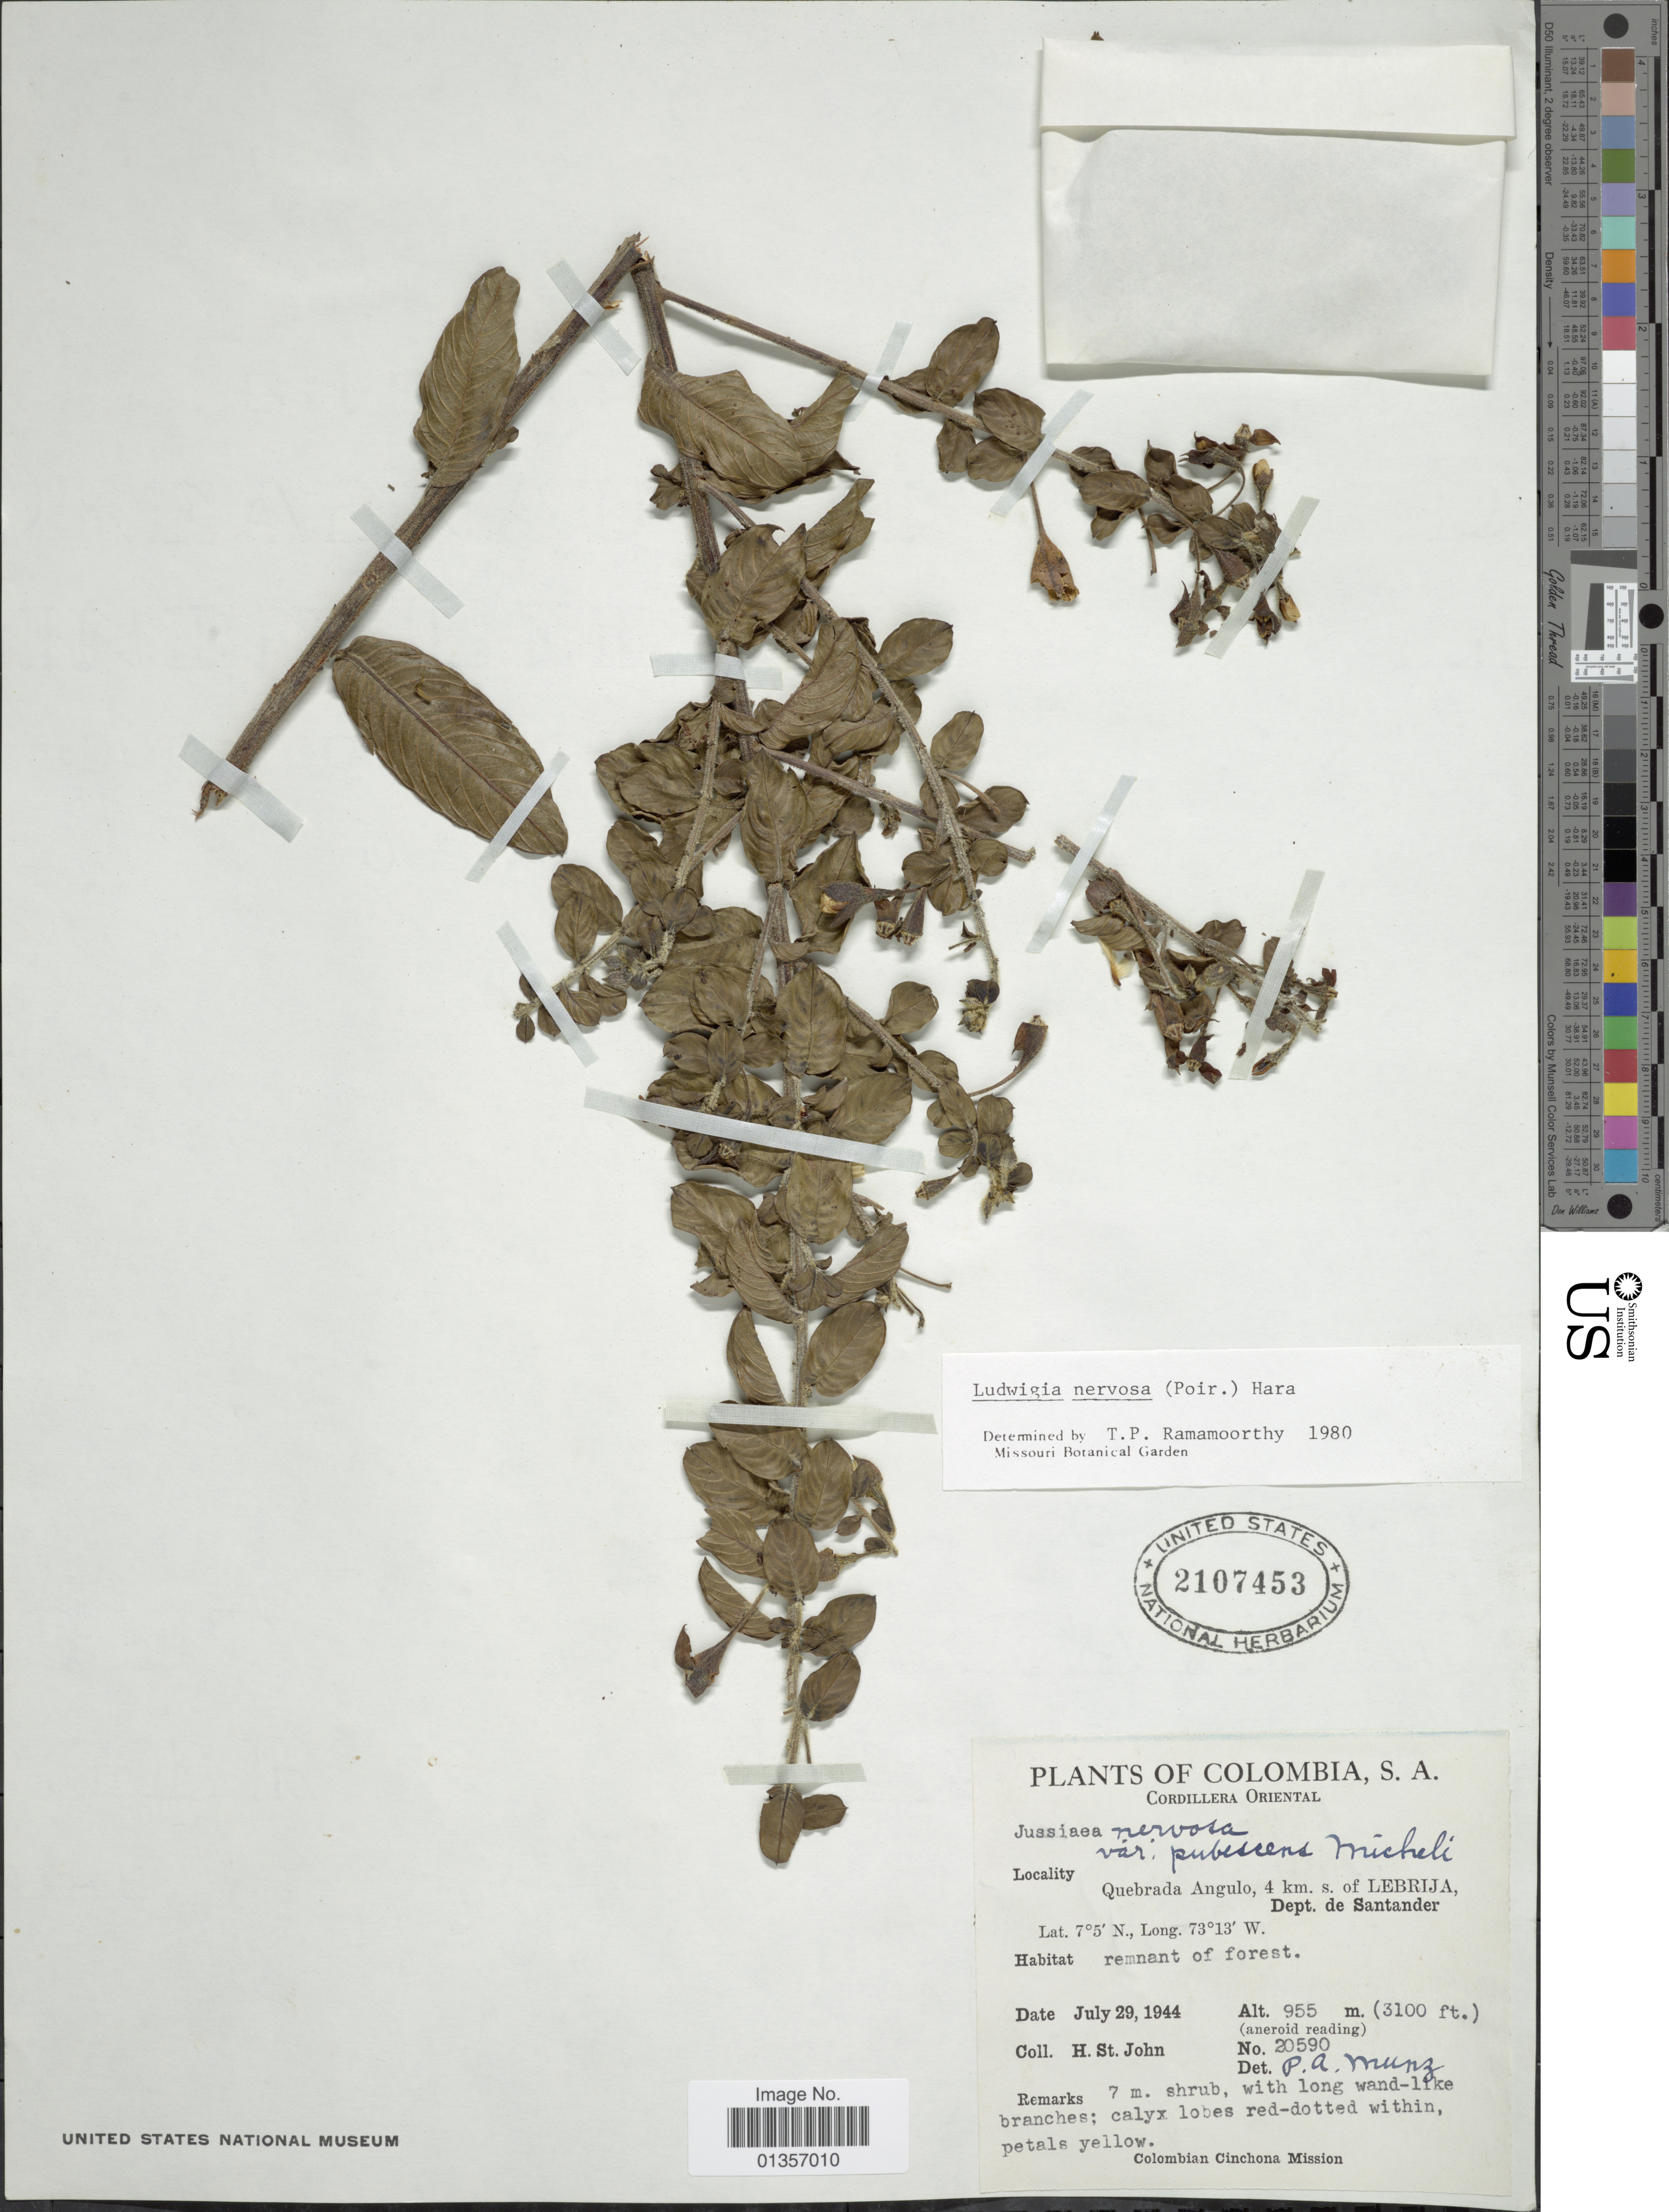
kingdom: Plantae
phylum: Tracheophyta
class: Magnoliopsida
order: Myrtales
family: Onagraceae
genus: Ludwigia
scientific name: Ludwigia nervosa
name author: (Poir.) H. Hara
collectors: H. St. John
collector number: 20590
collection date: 1944-07-29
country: Colombia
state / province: Santander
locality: Cordillera Oriental, Quebrada Angulo, 4 km. s. of Lebrija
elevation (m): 955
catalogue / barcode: US 2107453